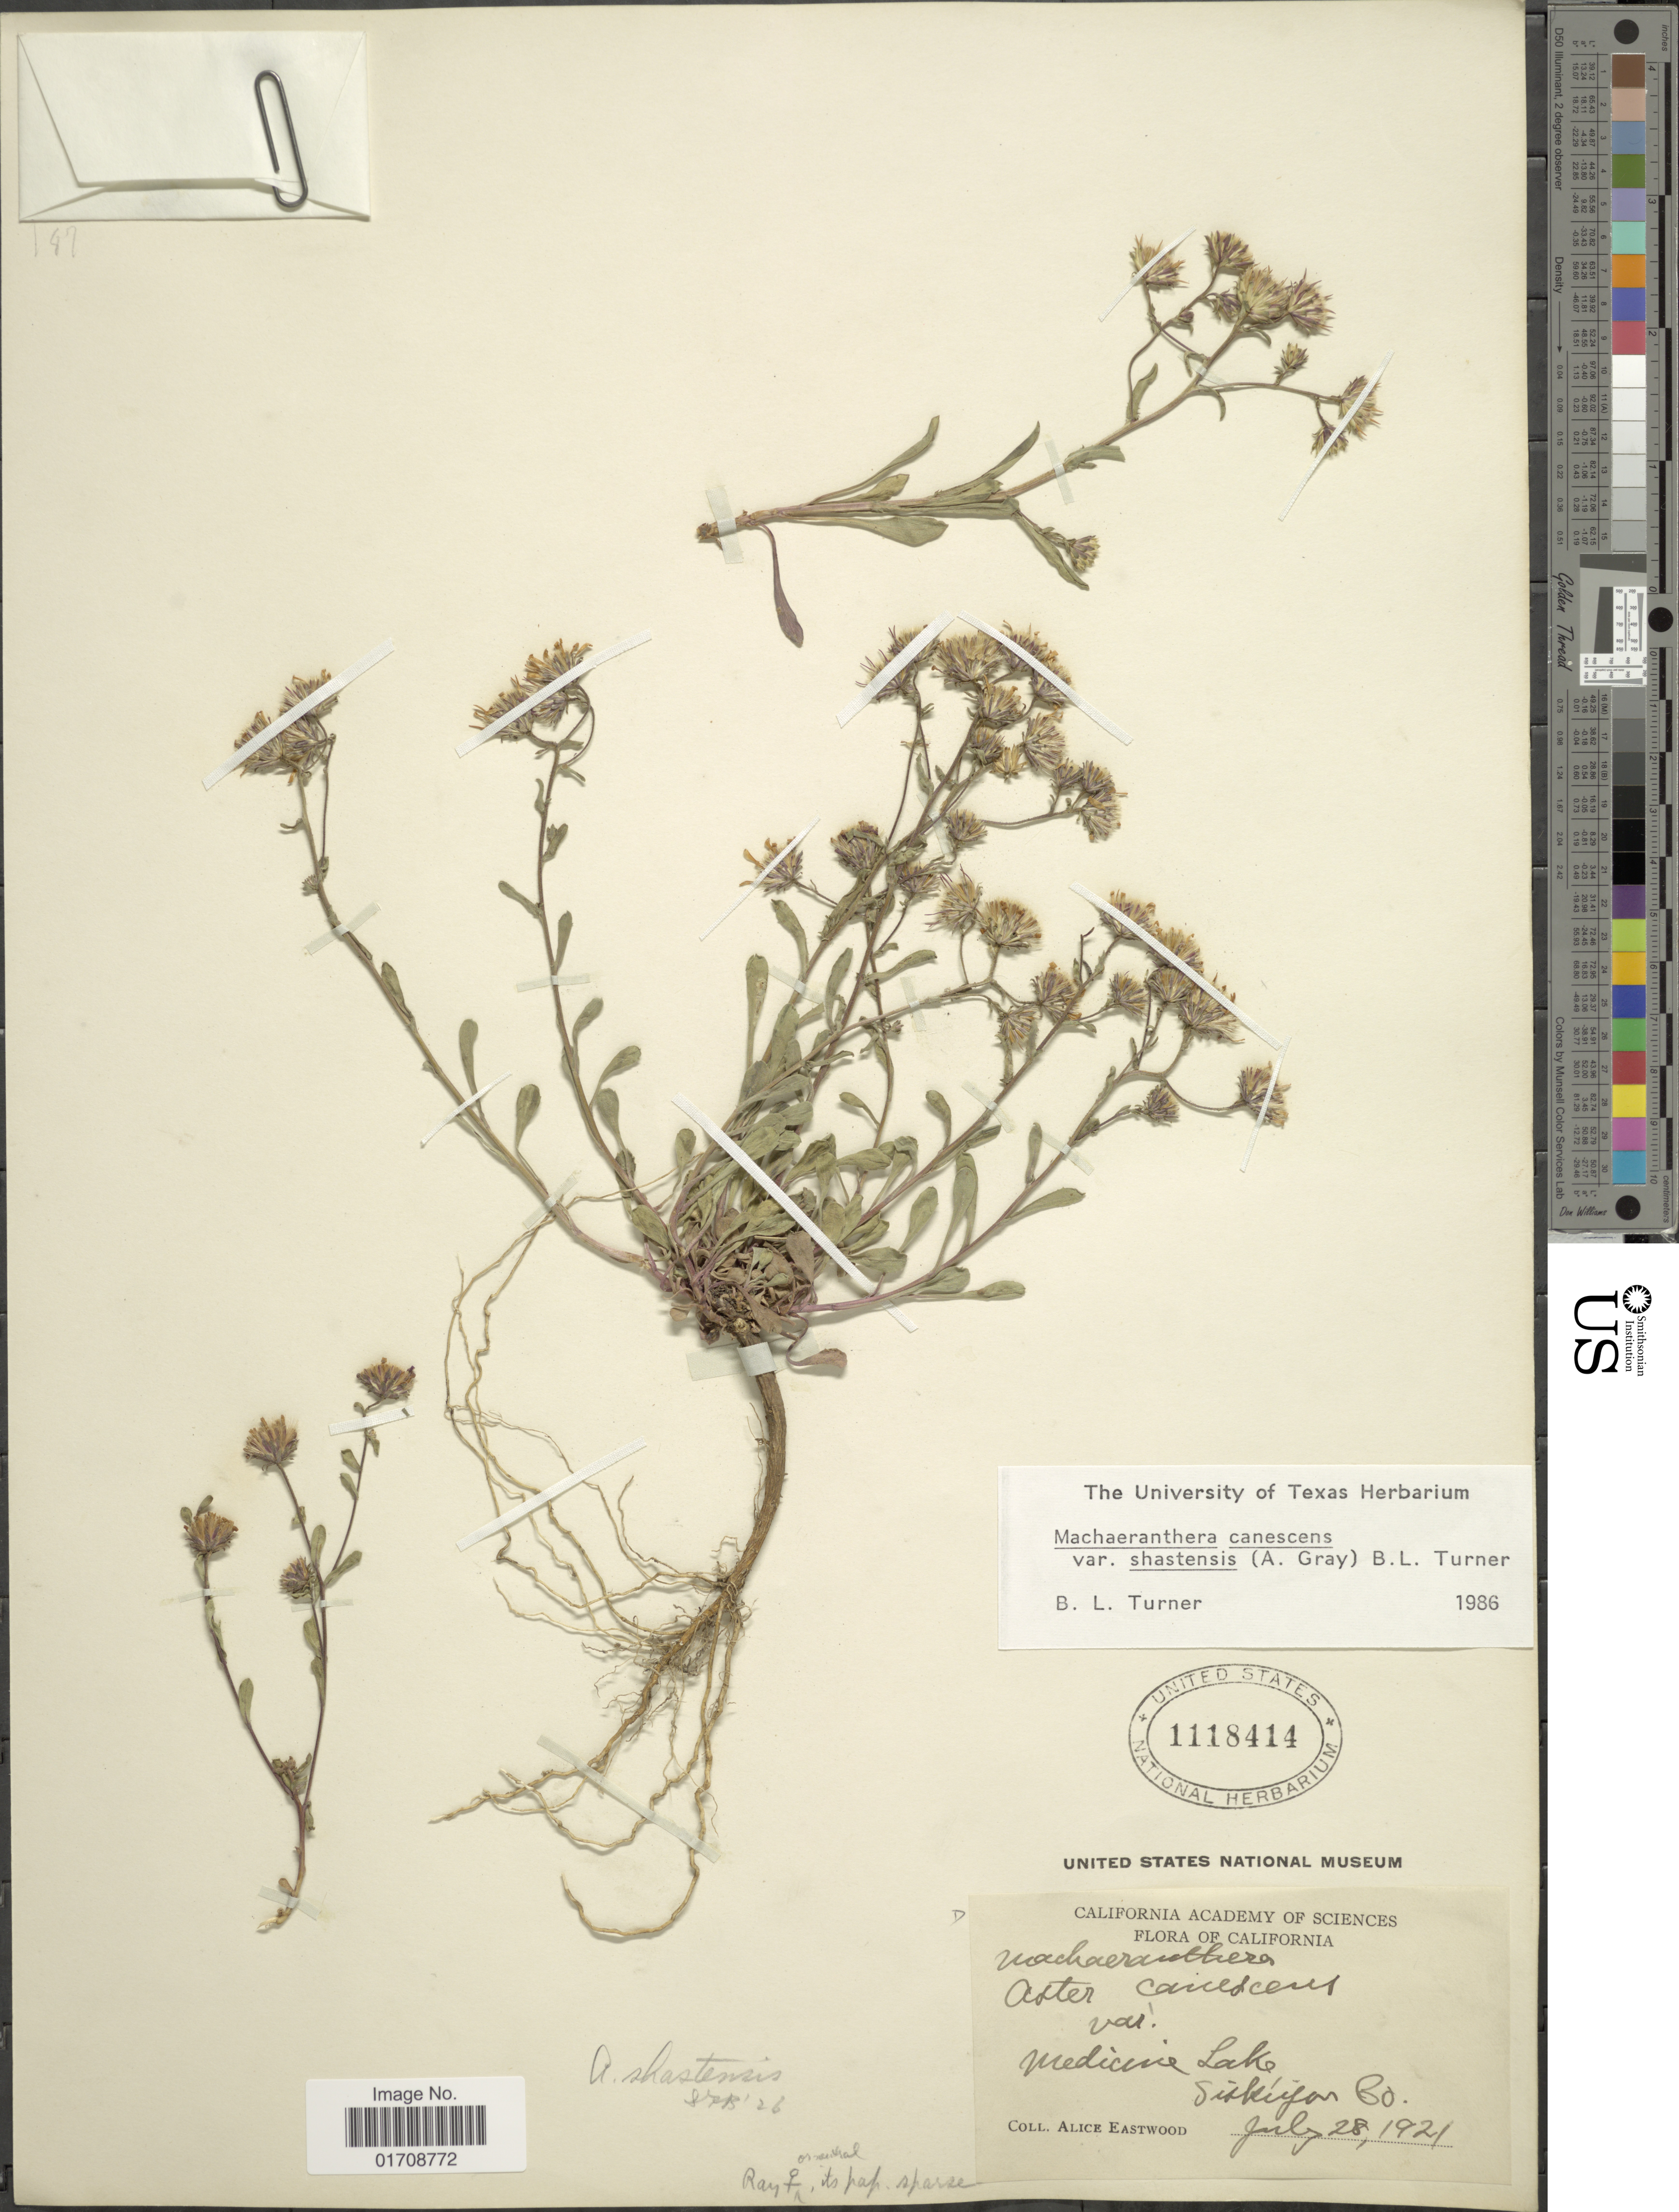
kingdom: Plantae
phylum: Tracheophyta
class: Magnoliopsida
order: Asterales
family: Asteraceae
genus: Machaeranthera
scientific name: Machaeranthera canescens var. shastensis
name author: (A. Gray) B.L. Turner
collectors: A. Eastwood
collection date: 1921-07-28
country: United States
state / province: California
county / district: Siskiyou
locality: Medicine Lake, Siskiyou Co.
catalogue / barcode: US 1118414